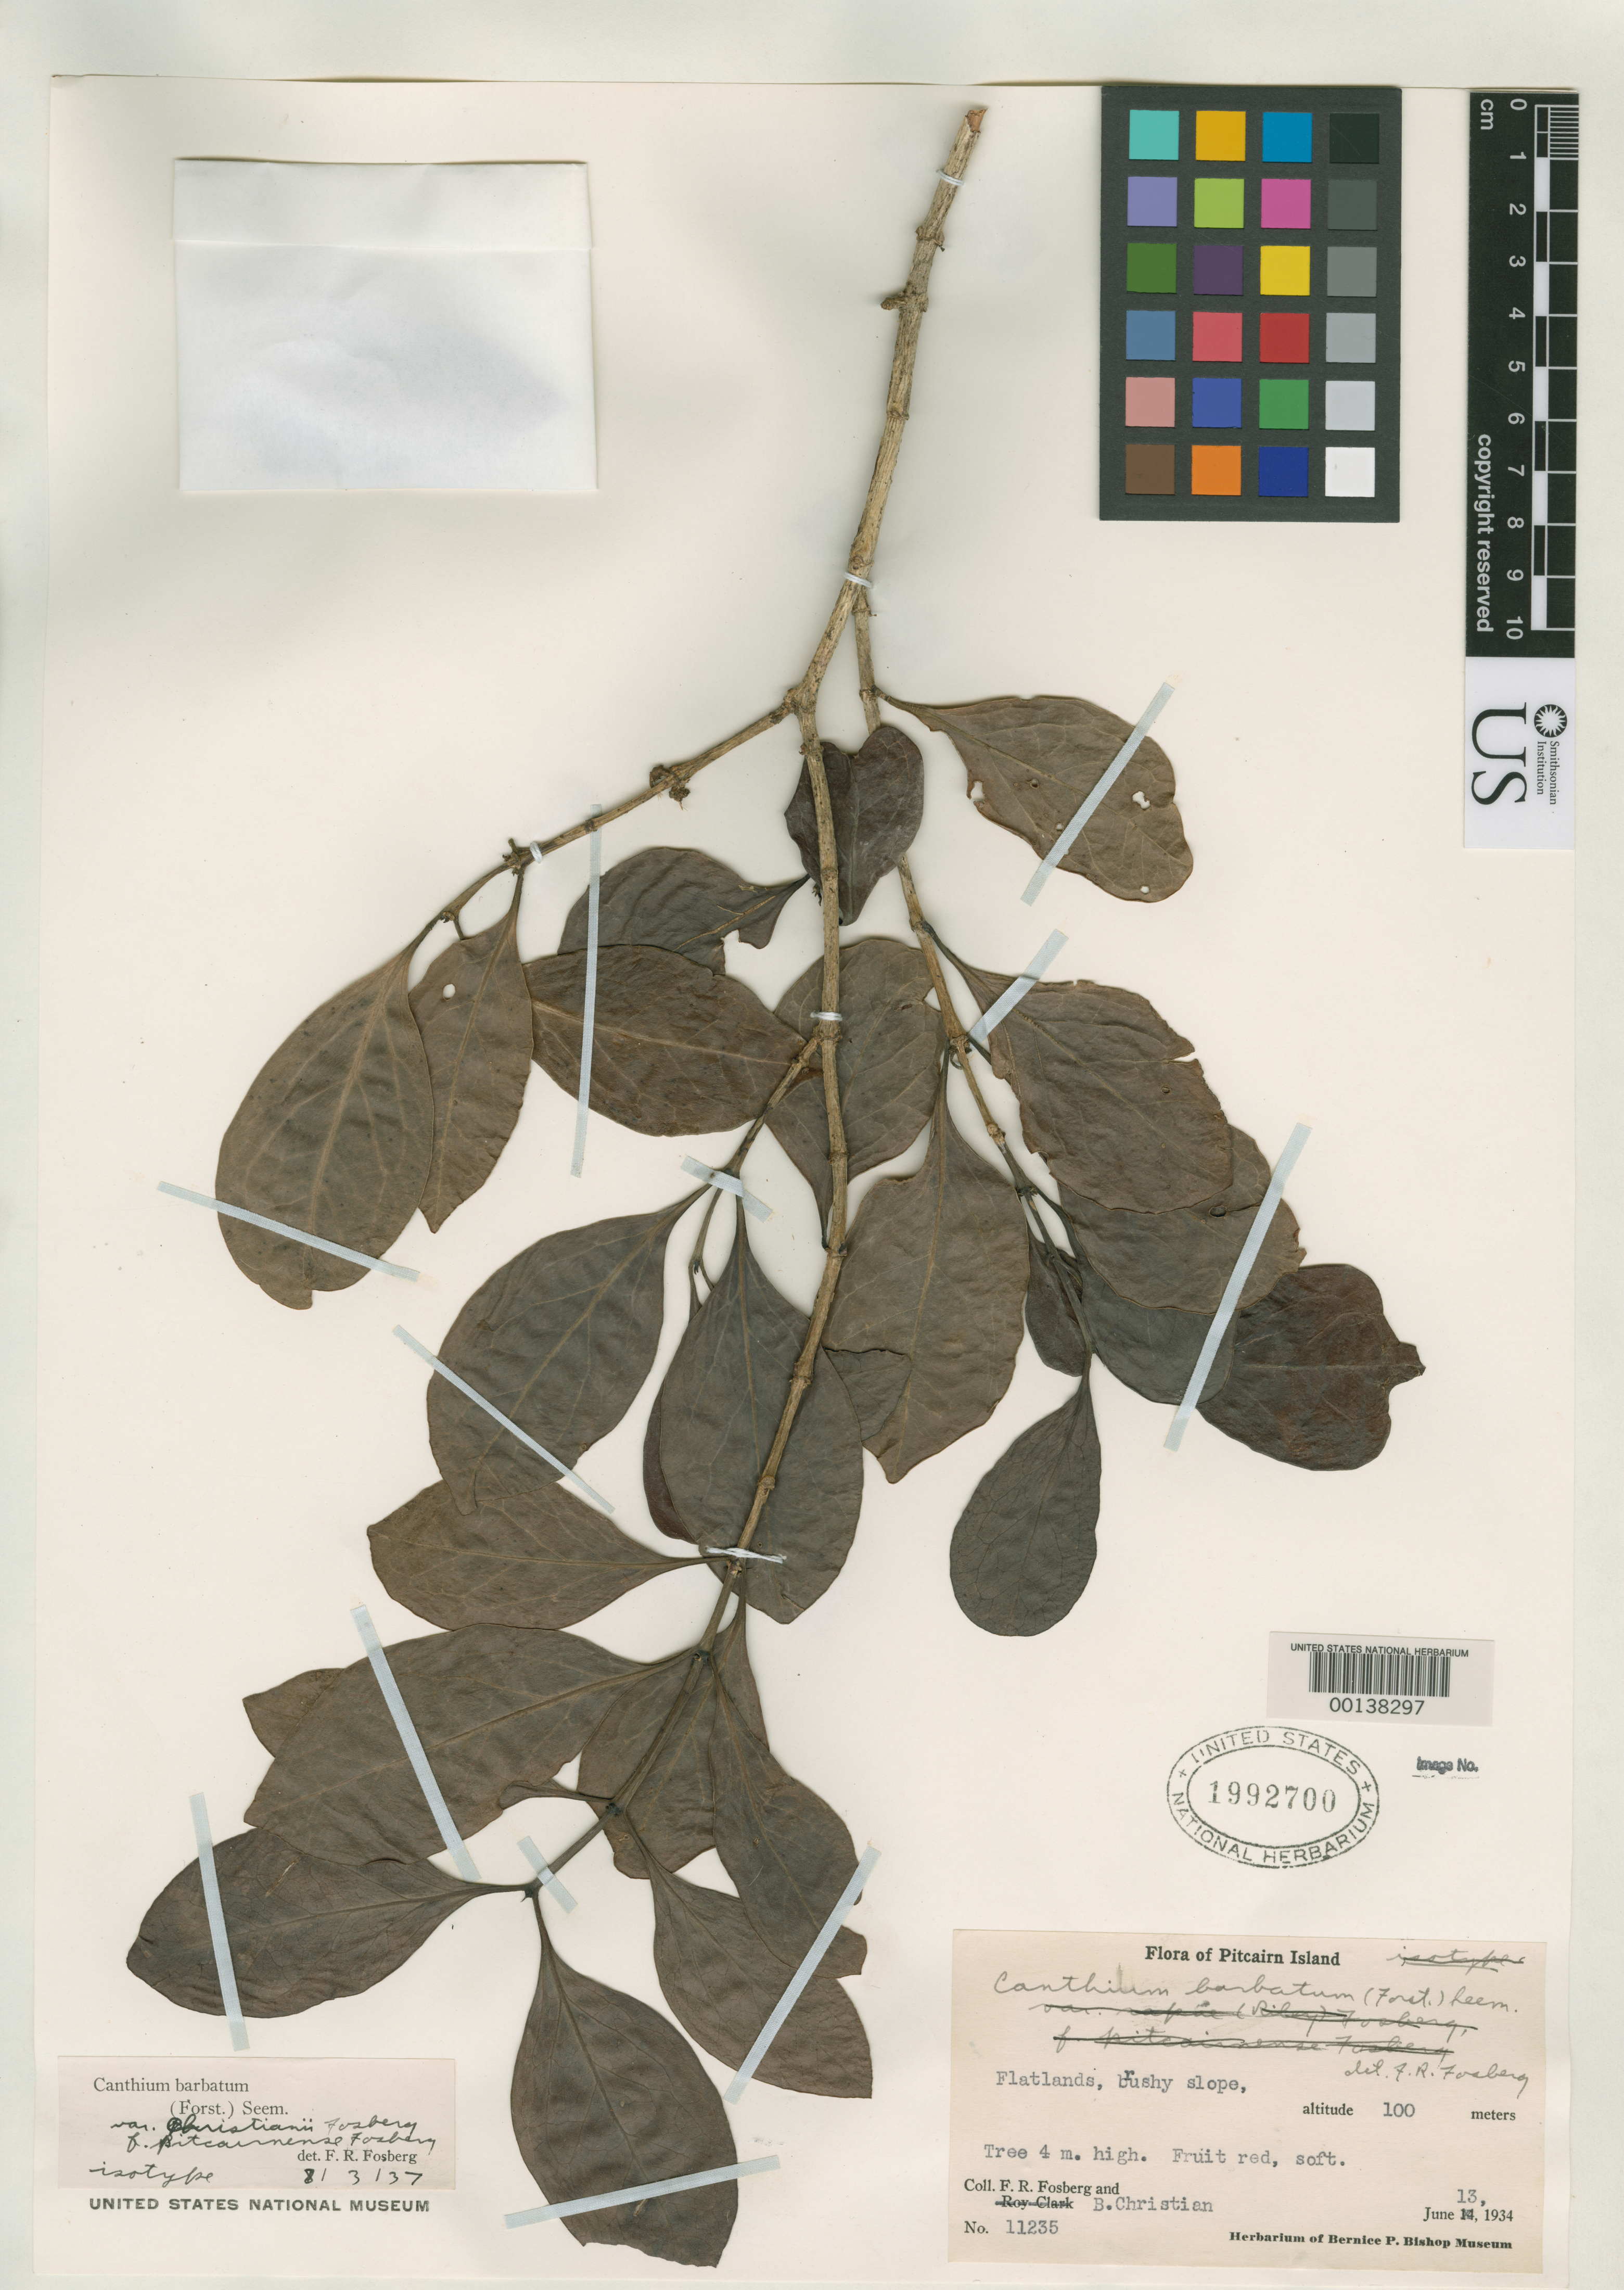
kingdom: Plantae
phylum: Tracheophyta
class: Magnoliopsida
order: Gentianales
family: Rubiaceae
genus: Canthium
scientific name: Canthium barbatum f. pitcairnense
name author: Fosberg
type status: Isotype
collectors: F. R. Fosberg & H. Christian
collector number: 11235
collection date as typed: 13 Jun 1934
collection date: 1934-06-13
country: Pitcairn Islands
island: Pitcairn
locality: Flatlands.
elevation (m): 100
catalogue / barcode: US 1992700